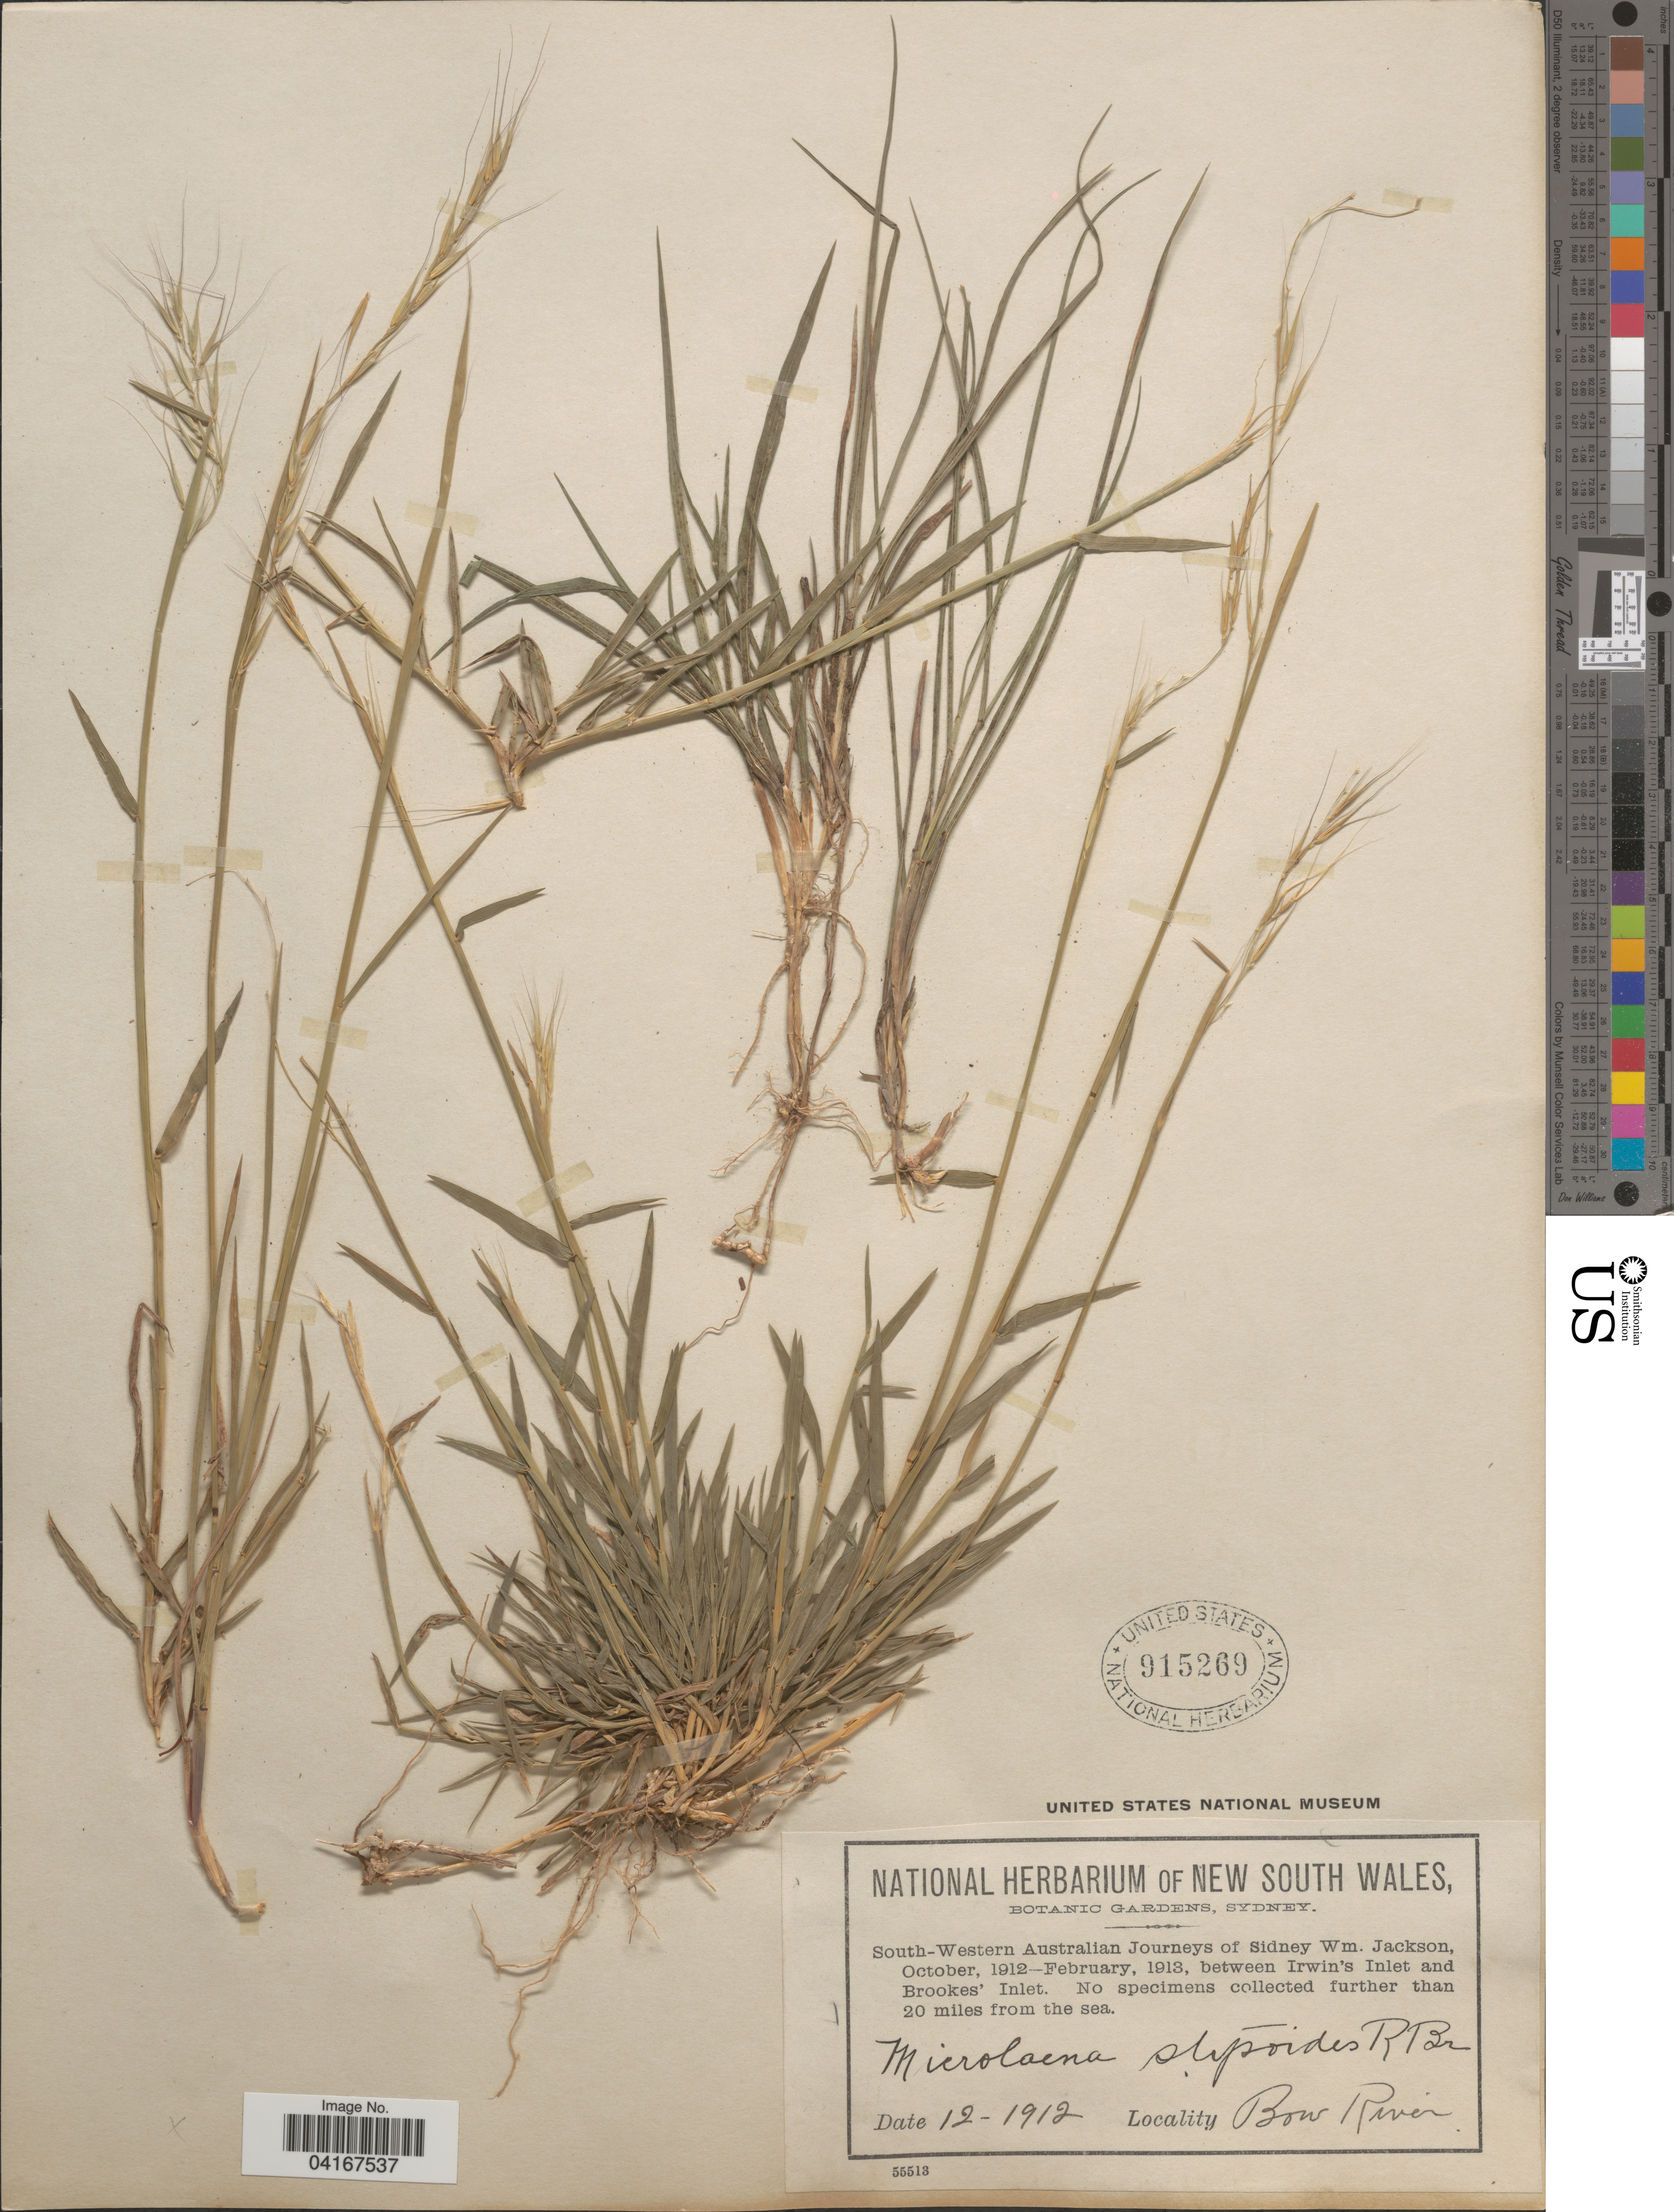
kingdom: Plantae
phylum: Tracheophyta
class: Liliopsida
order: Poales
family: Poaceae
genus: Microlaena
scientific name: Microlaena stipoides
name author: (Labill.) R. Br.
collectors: Jackson, S. W.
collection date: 1912-12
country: Australia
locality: South-Western Australia Jounreys, between Irwin's Inlet and Brookes' Inlet. Bow River.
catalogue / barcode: US 915269